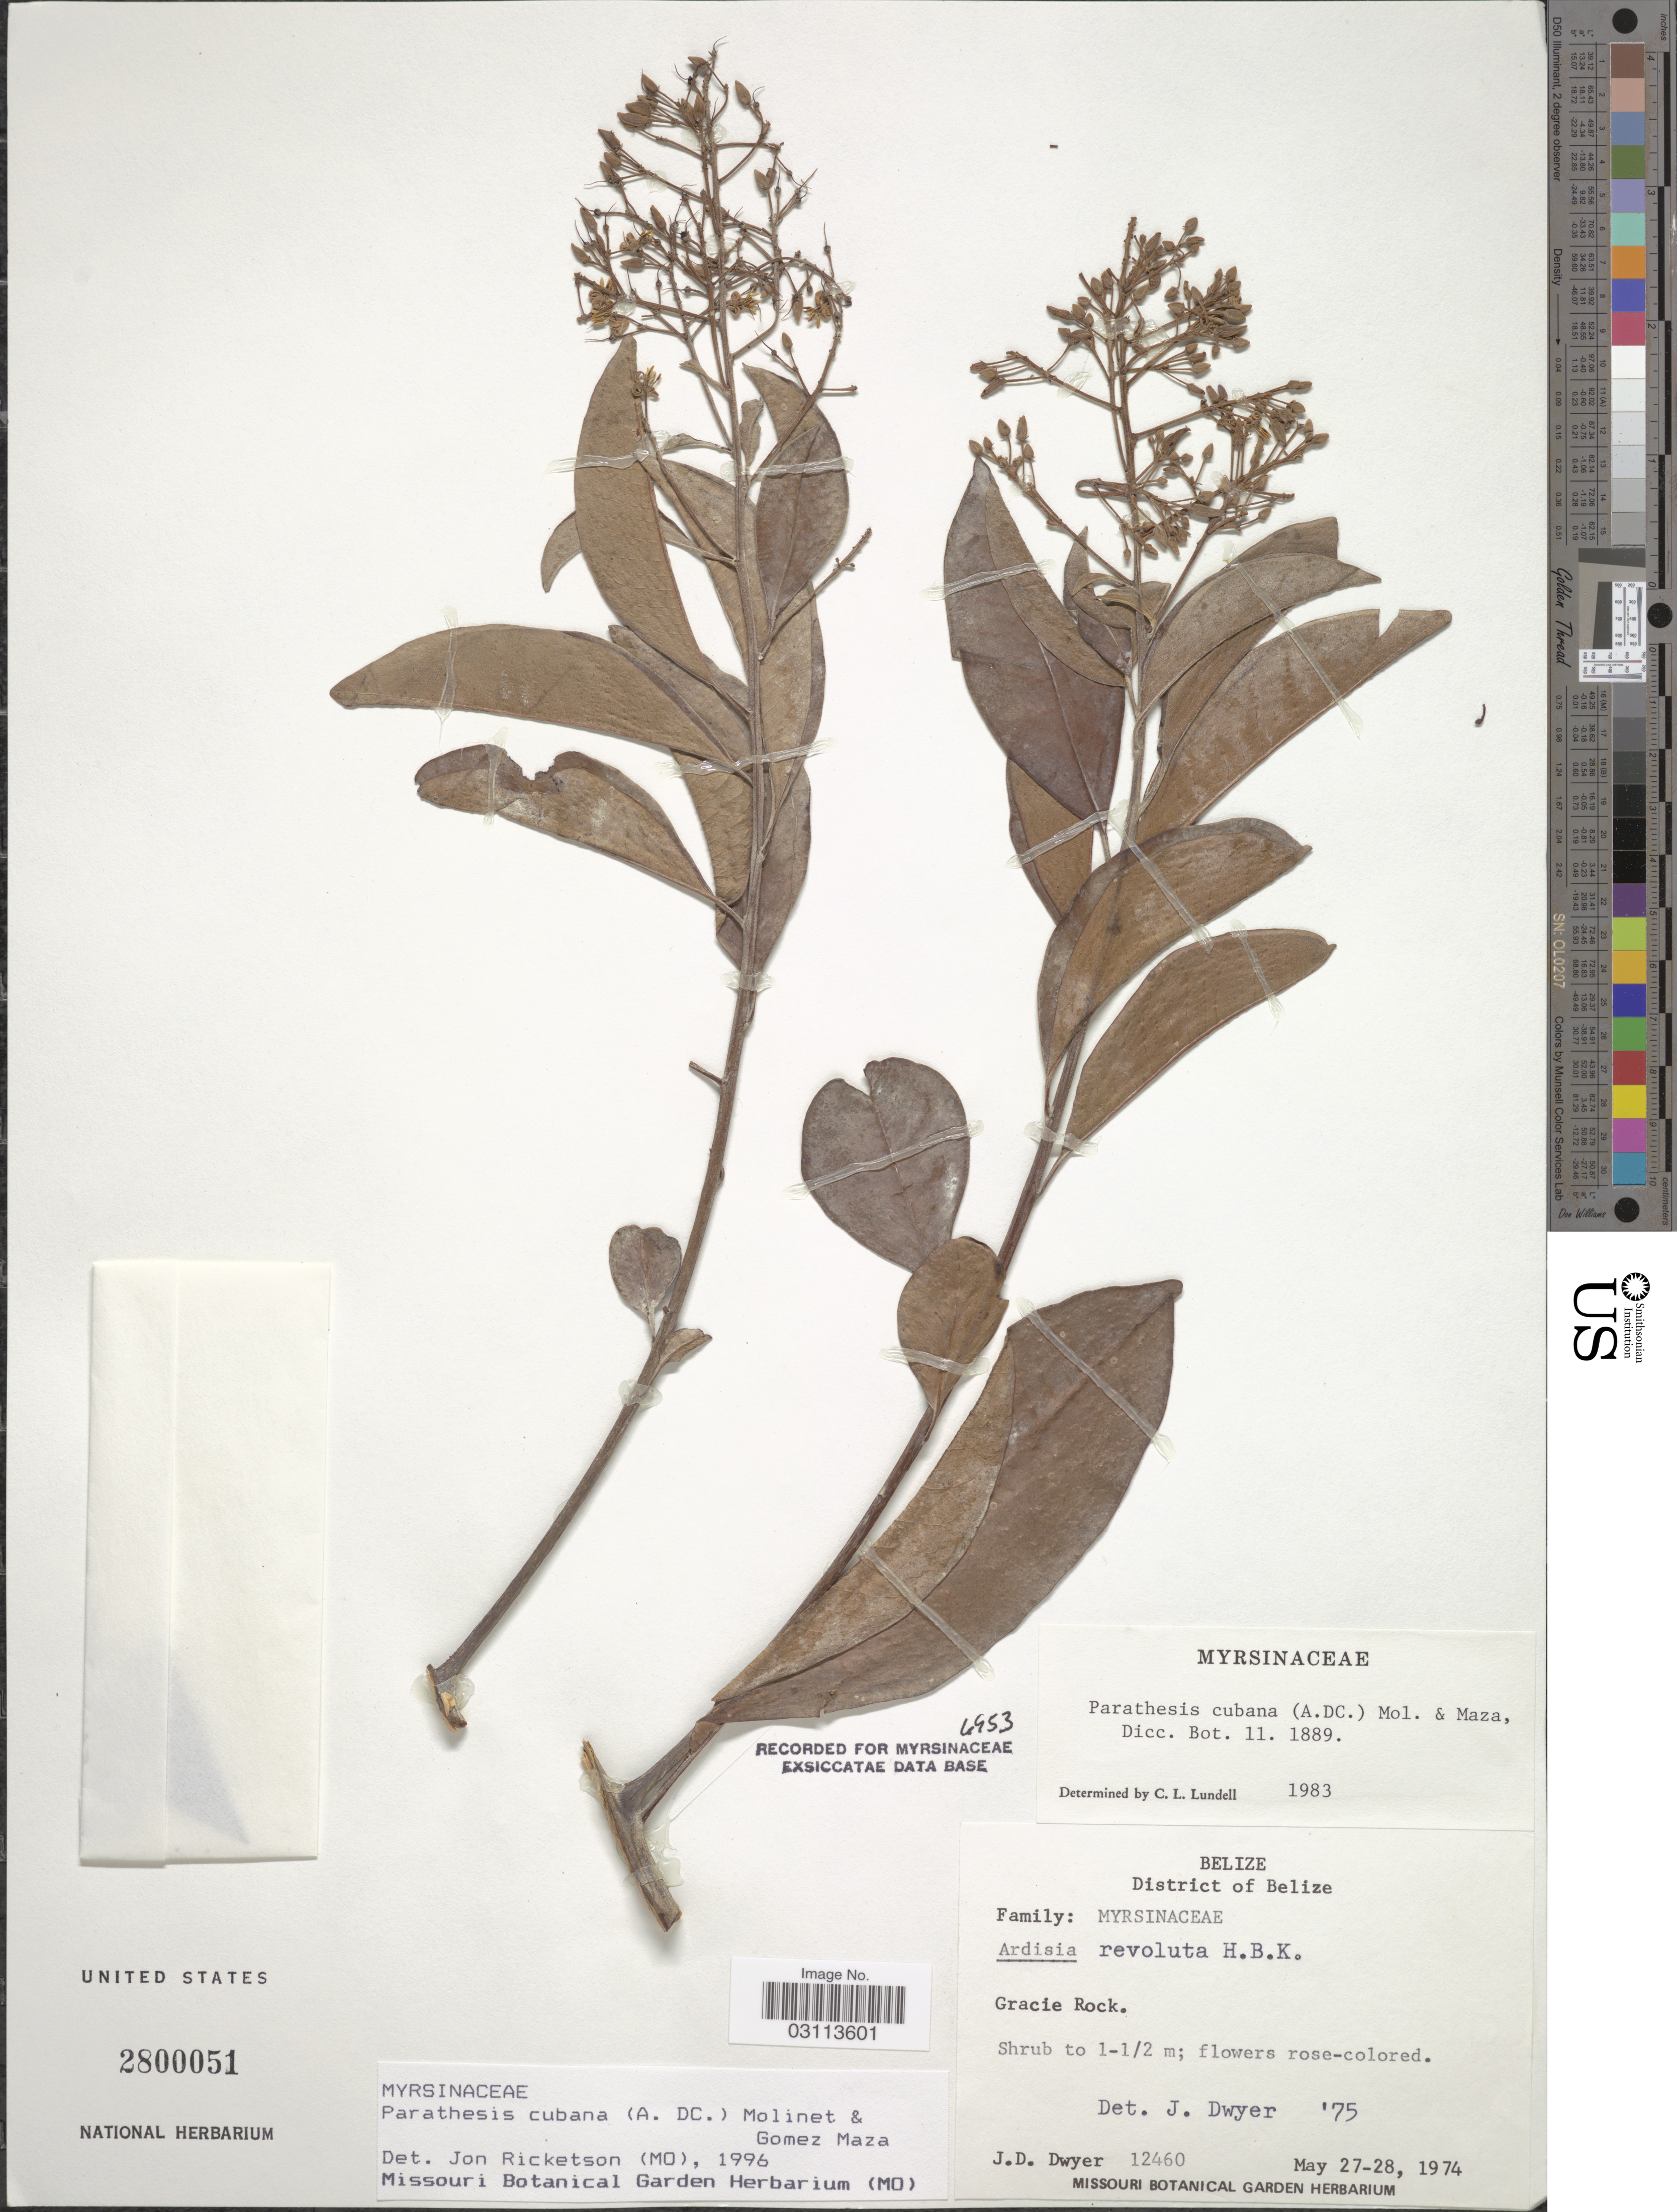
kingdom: Plantae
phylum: Tracheophyta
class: Magnoliopsida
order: Ericales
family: Primulaceae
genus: Parathesis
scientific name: Parathesis cubana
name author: (A. DC.) Molinet & M. Gómez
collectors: J. D. Dwyer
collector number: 12460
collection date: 1974-05-27/1974-05-28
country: Belize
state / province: Belize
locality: District of Belize. Gracie Rock.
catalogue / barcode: US 2800051